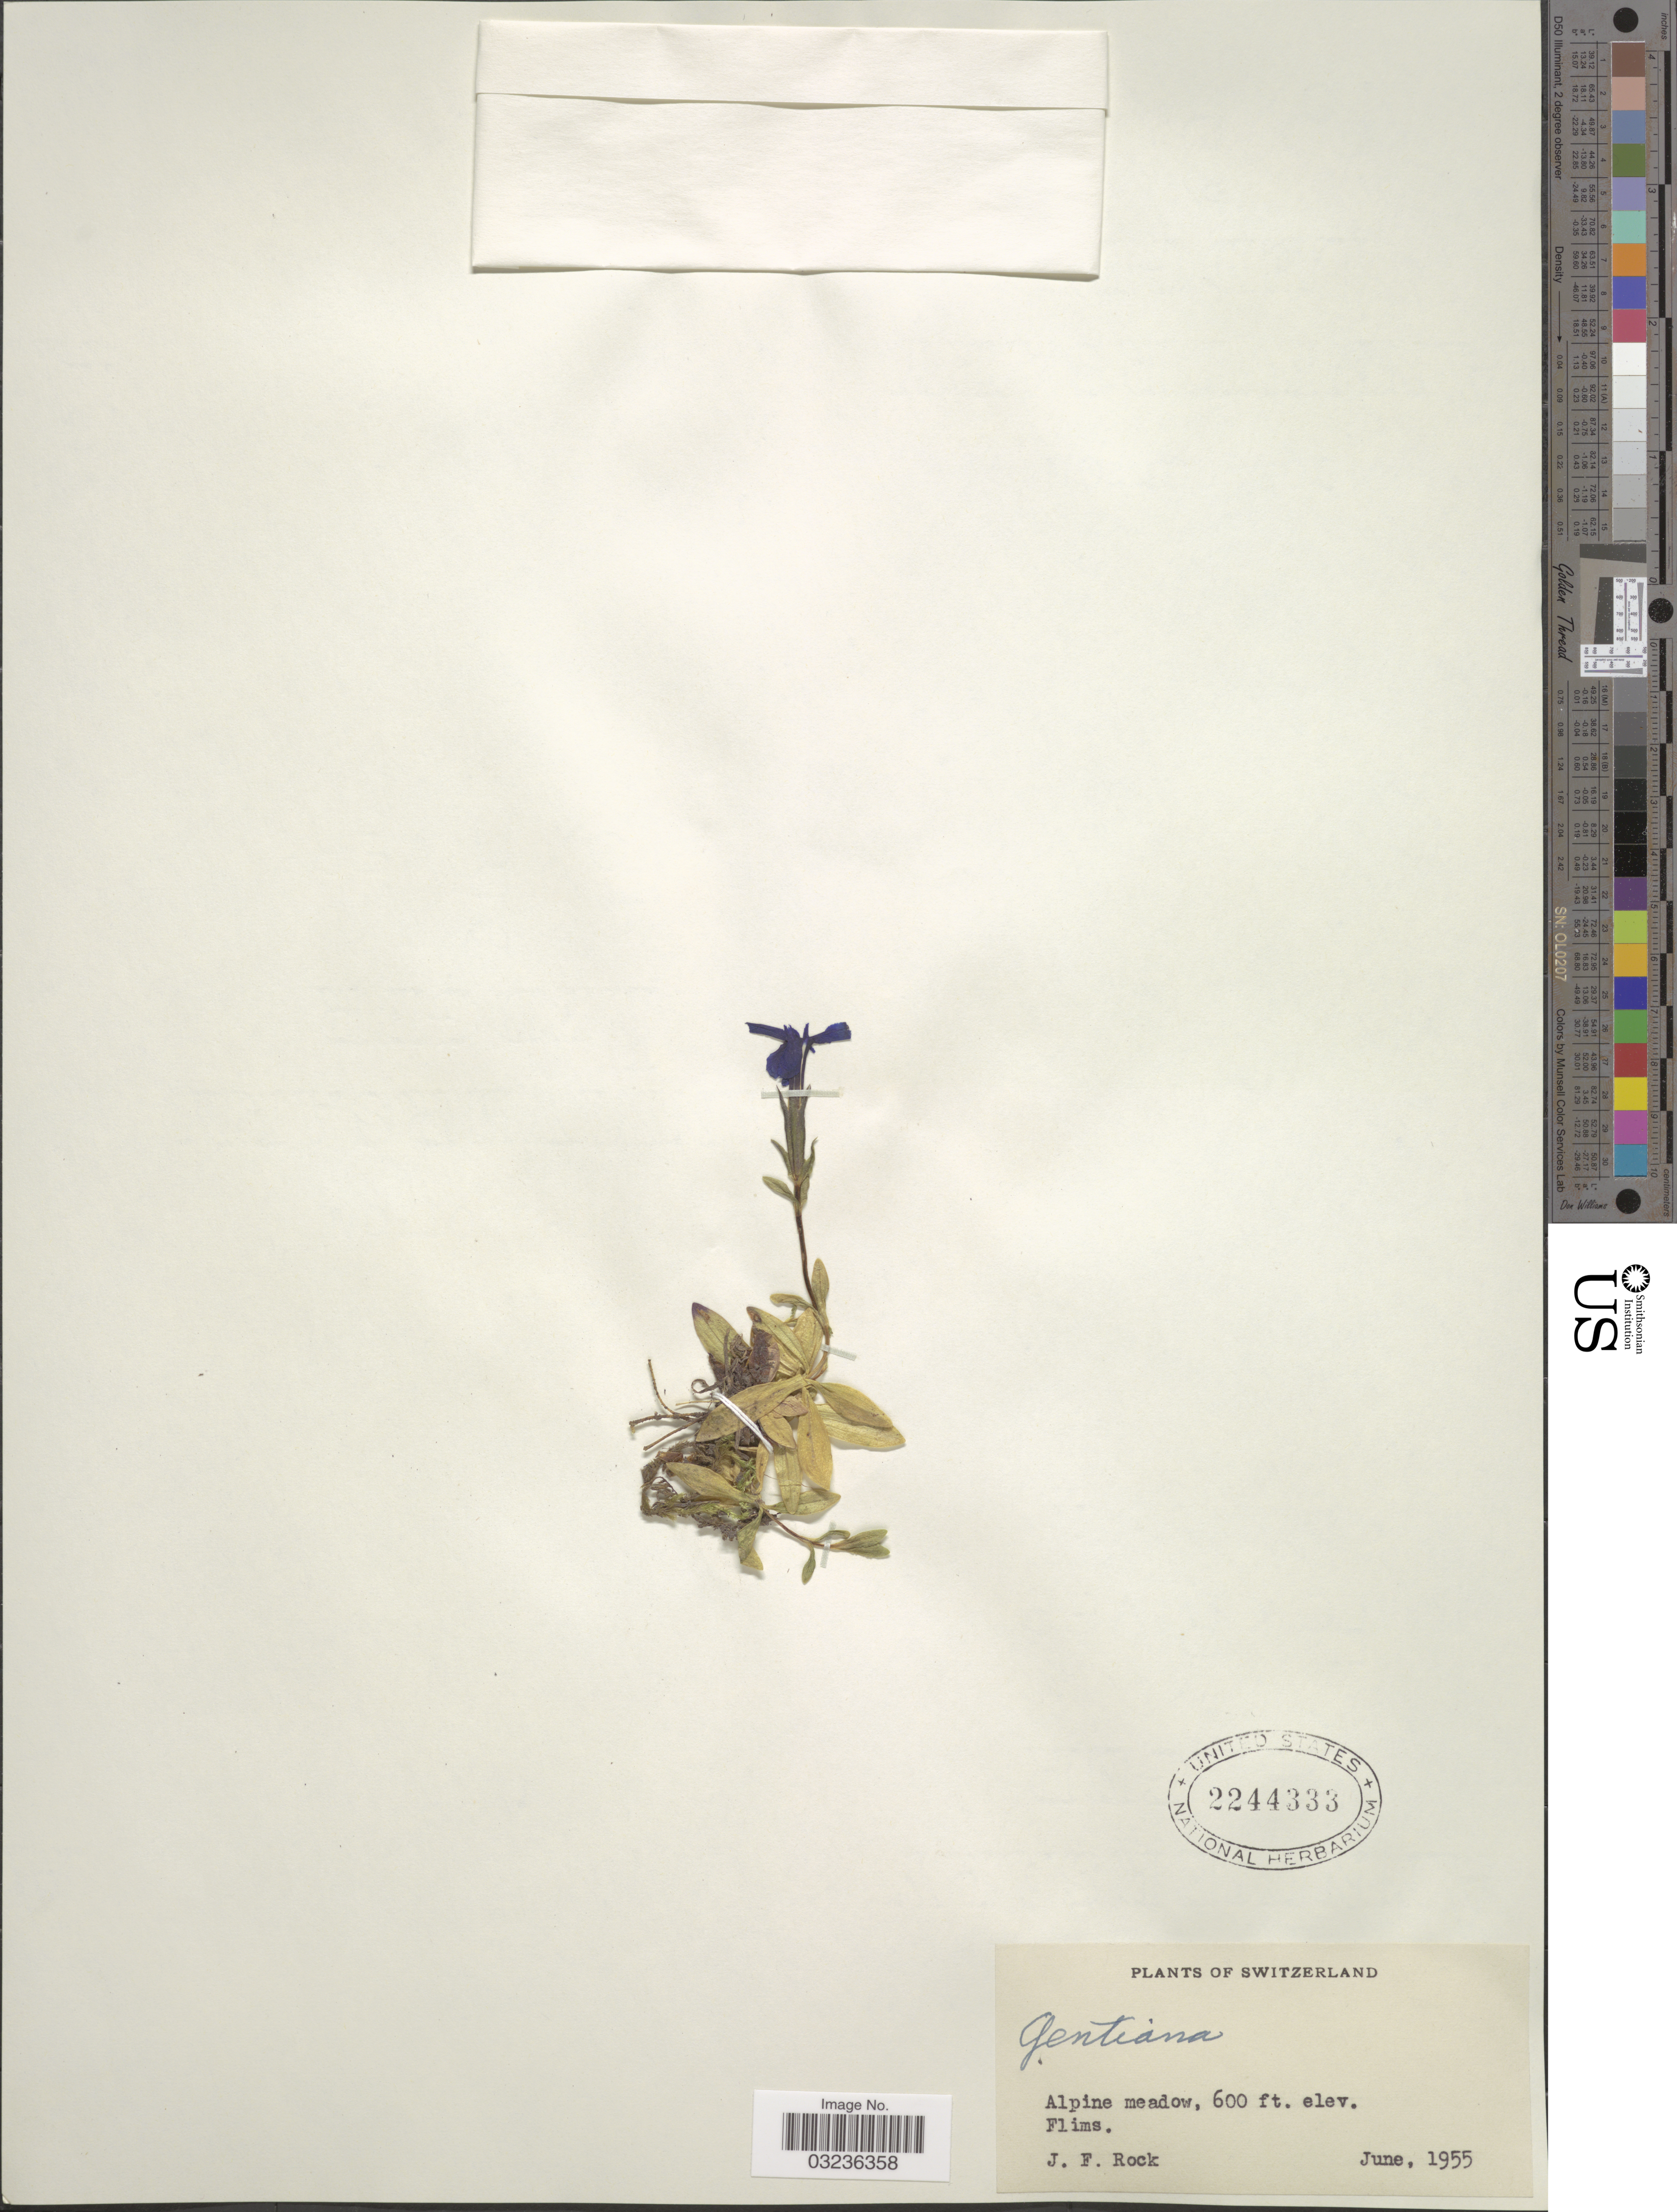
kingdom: Plantae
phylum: Tracheophyta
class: Magnoliopsida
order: Gentianales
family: Gentianaceae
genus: Gentiana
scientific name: Gentiana sp.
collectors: J. Rock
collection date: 1955-06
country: Switzerland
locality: Flims.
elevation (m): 183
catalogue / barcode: US 2244333